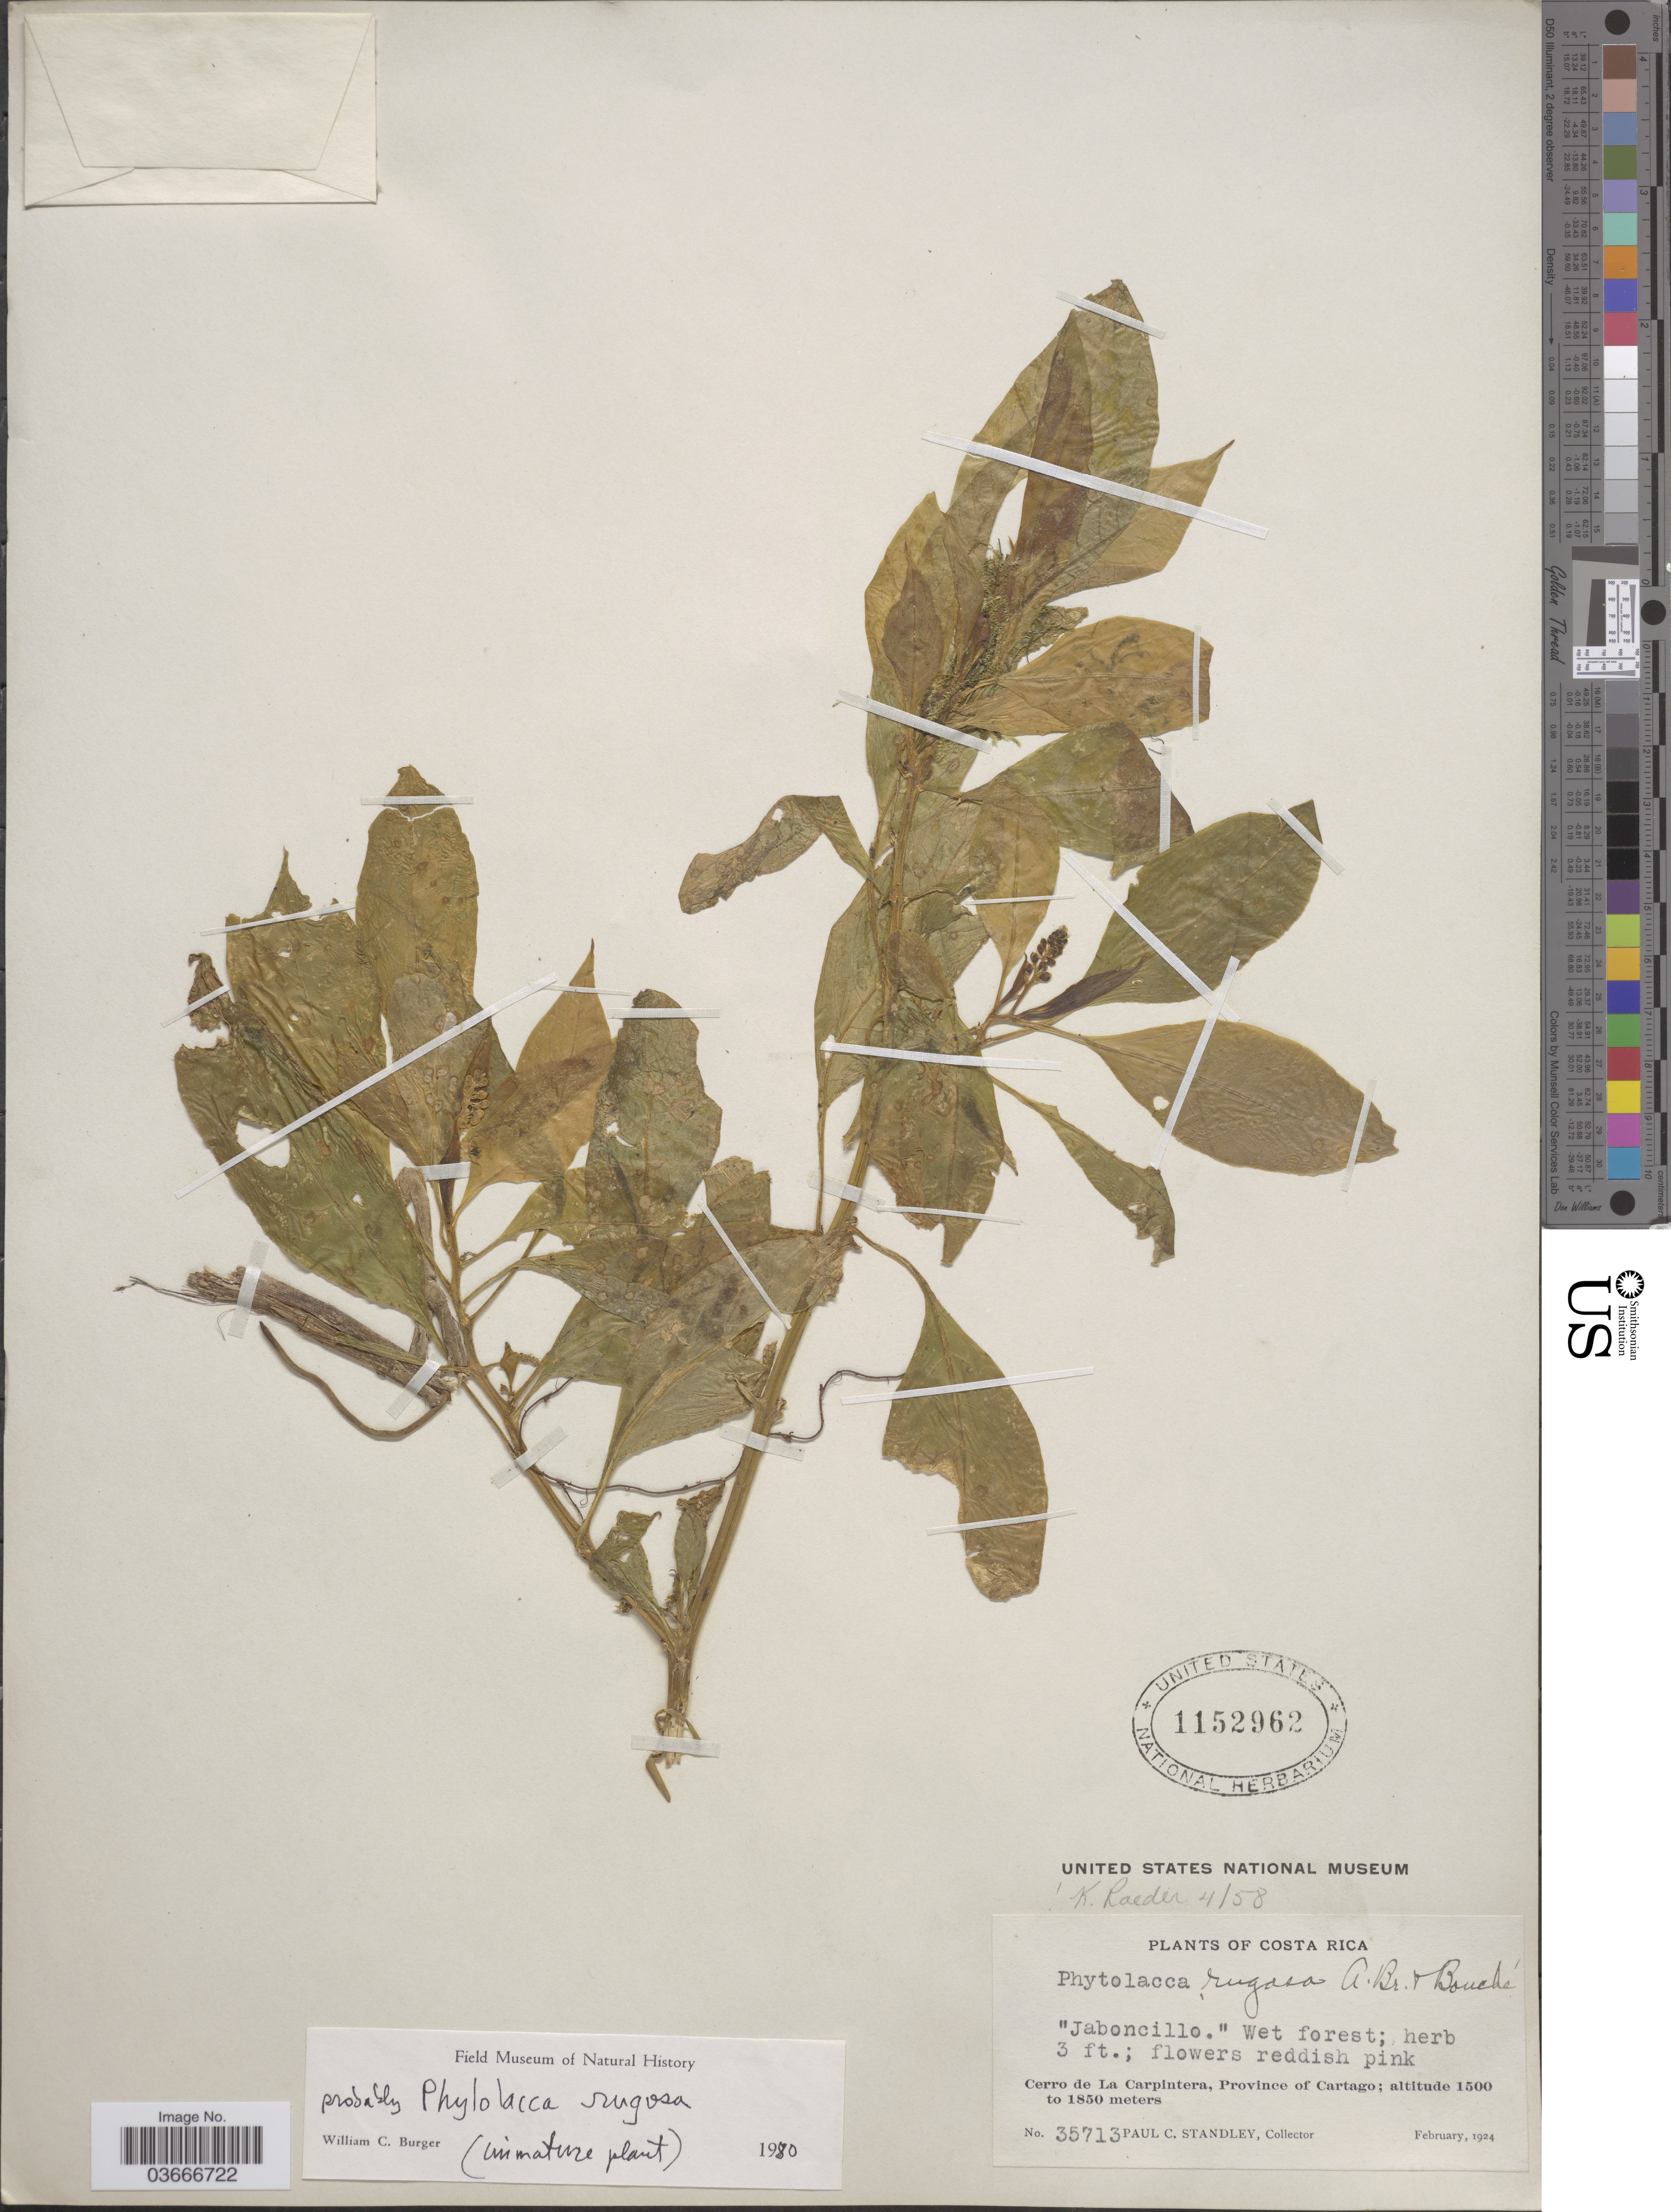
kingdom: Plantae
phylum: Tracheophyta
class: Magnoliopsida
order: Caryophyllales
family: Phytolaccaceae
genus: Phytolacca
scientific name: Phytolacca rugosa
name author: A. Braun & C.D. Bouché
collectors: P. C. Standley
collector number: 35713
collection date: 1924-02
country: Costa Rica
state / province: Cartago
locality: Cerro de La Carpintera.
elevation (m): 1500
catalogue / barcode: US 1152962